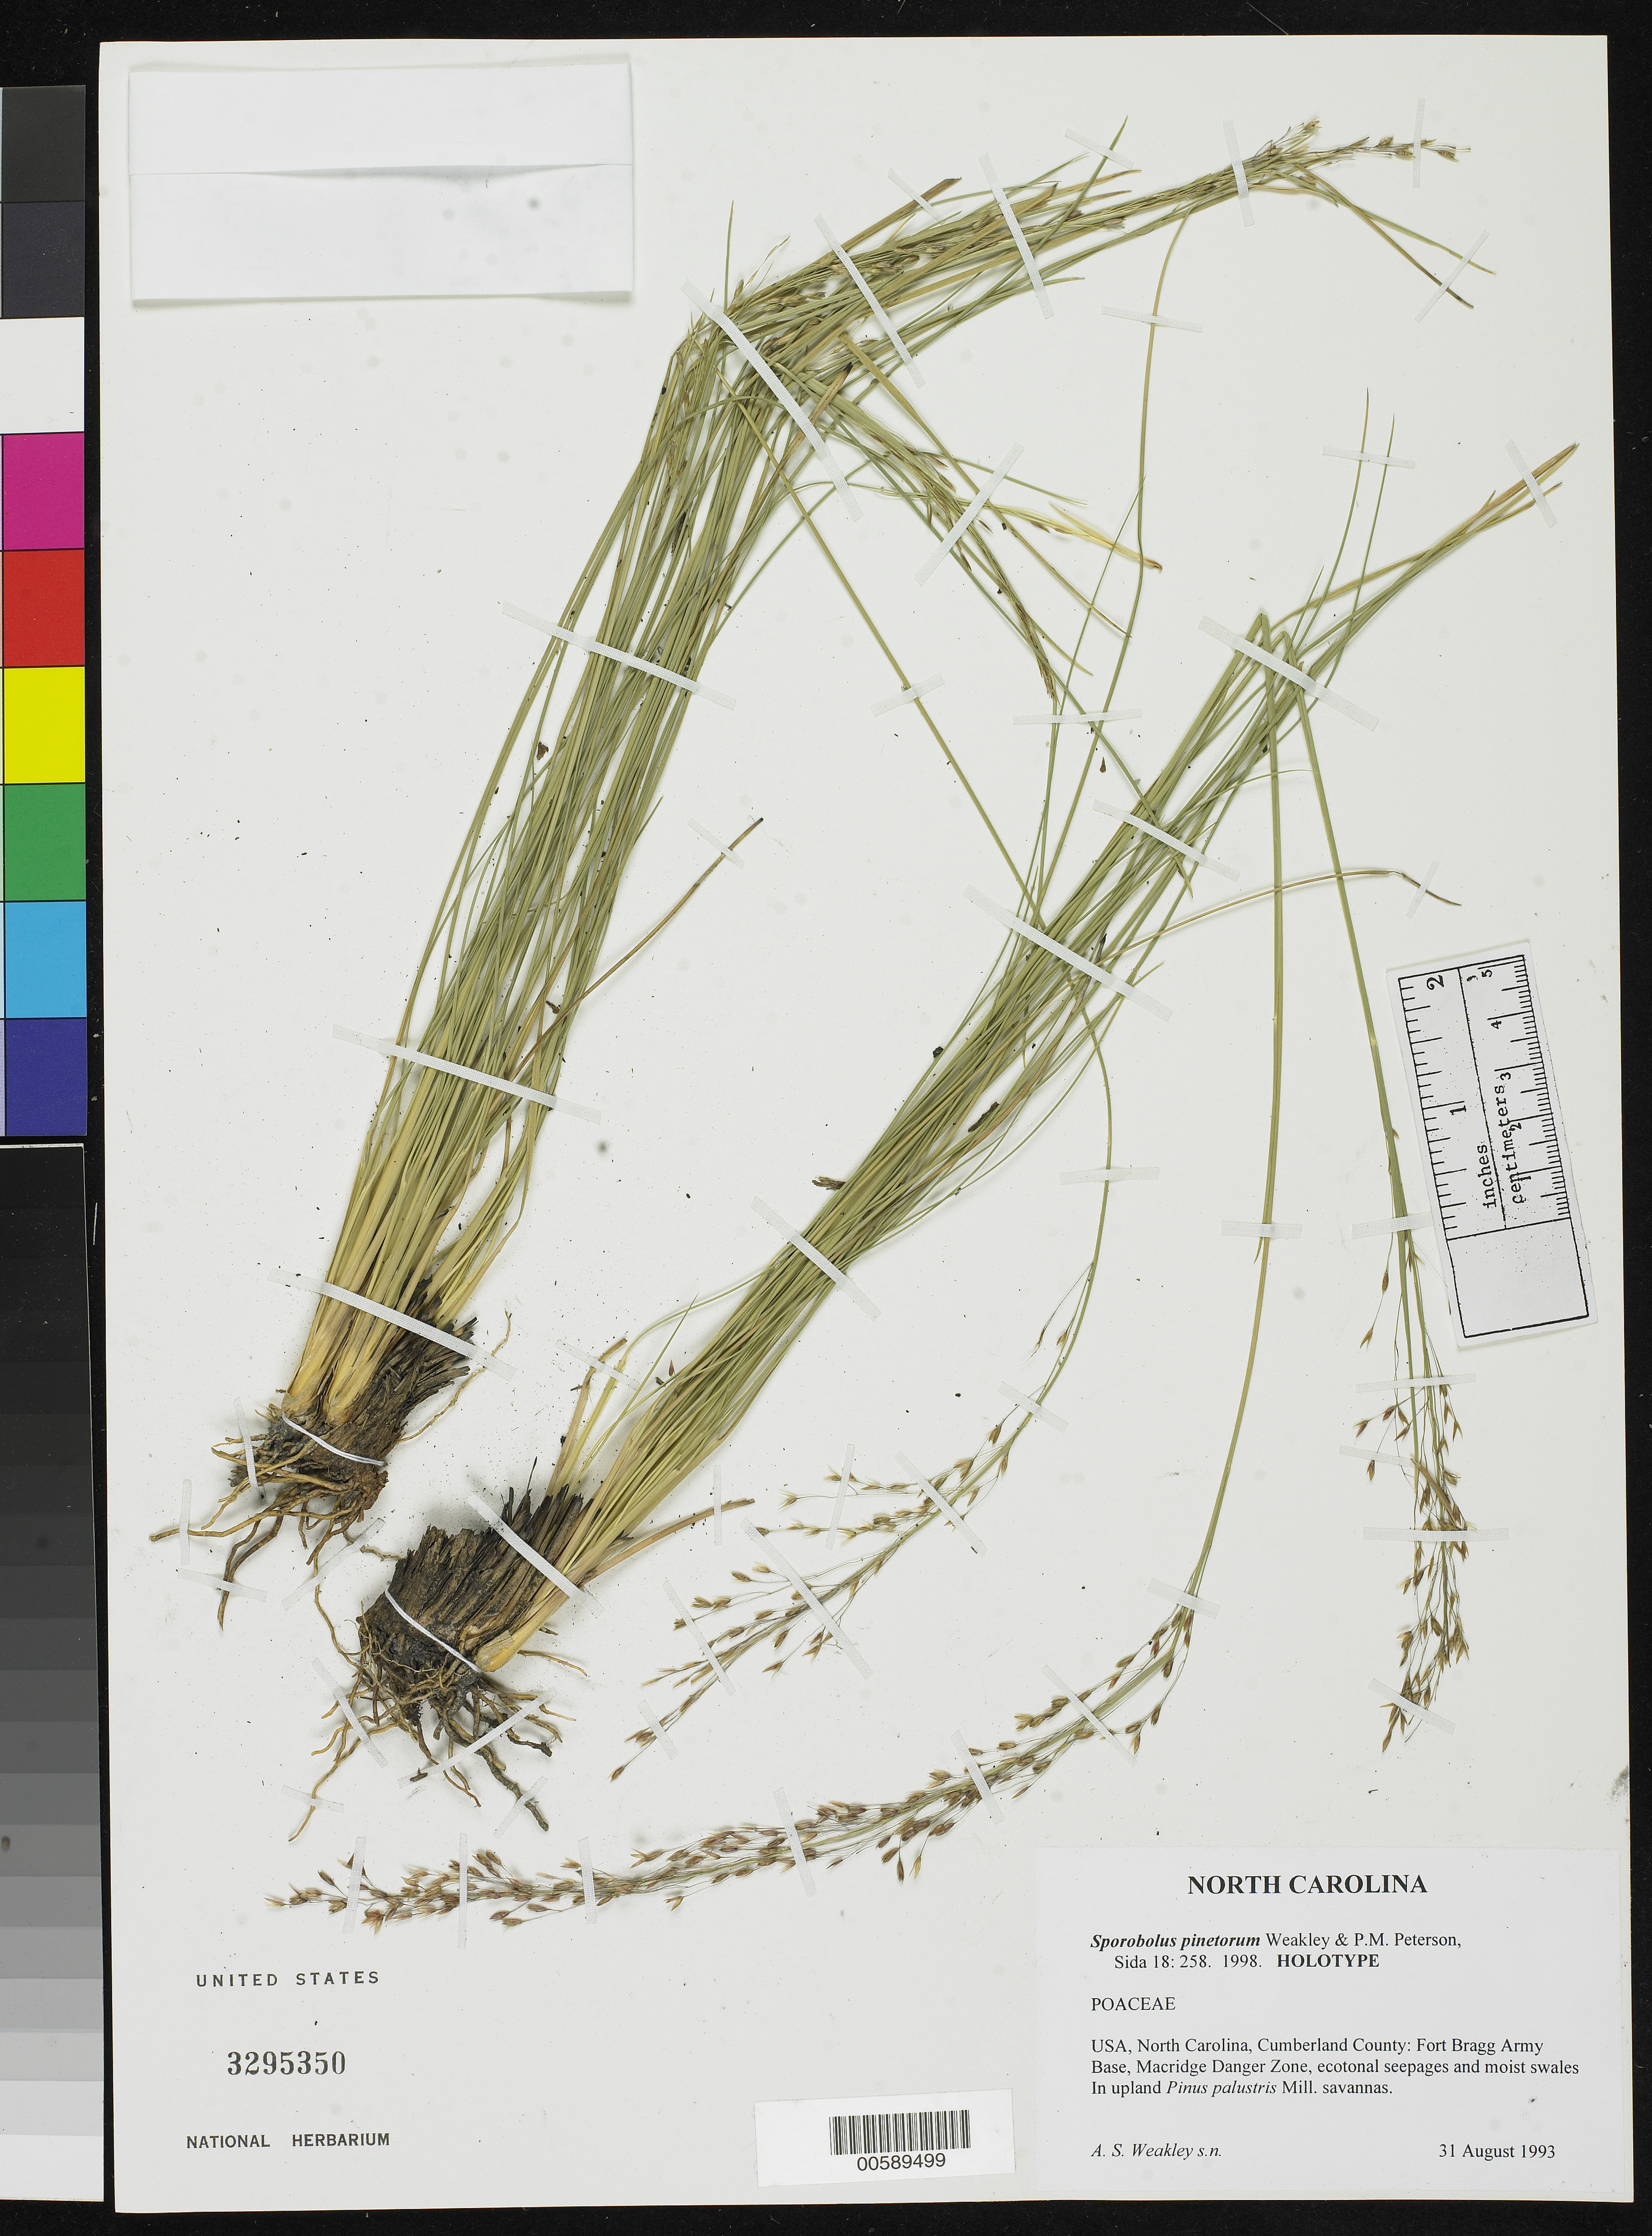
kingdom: Plantae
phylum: Tracheophyta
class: Liliopsida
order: Poales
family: Poaceae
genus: Sporobolus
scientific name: Sporobolus pinetorum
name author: Weakley & P.M. Peterson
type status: Holotype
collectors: A. S. Weakley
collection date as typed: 31 Aug 1993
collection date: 1993-08-31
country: United States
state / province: North Carolina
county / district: Cumberland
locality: Fort Bragg Army Base, Macridge Danger Zone.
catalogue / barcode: US 3295350